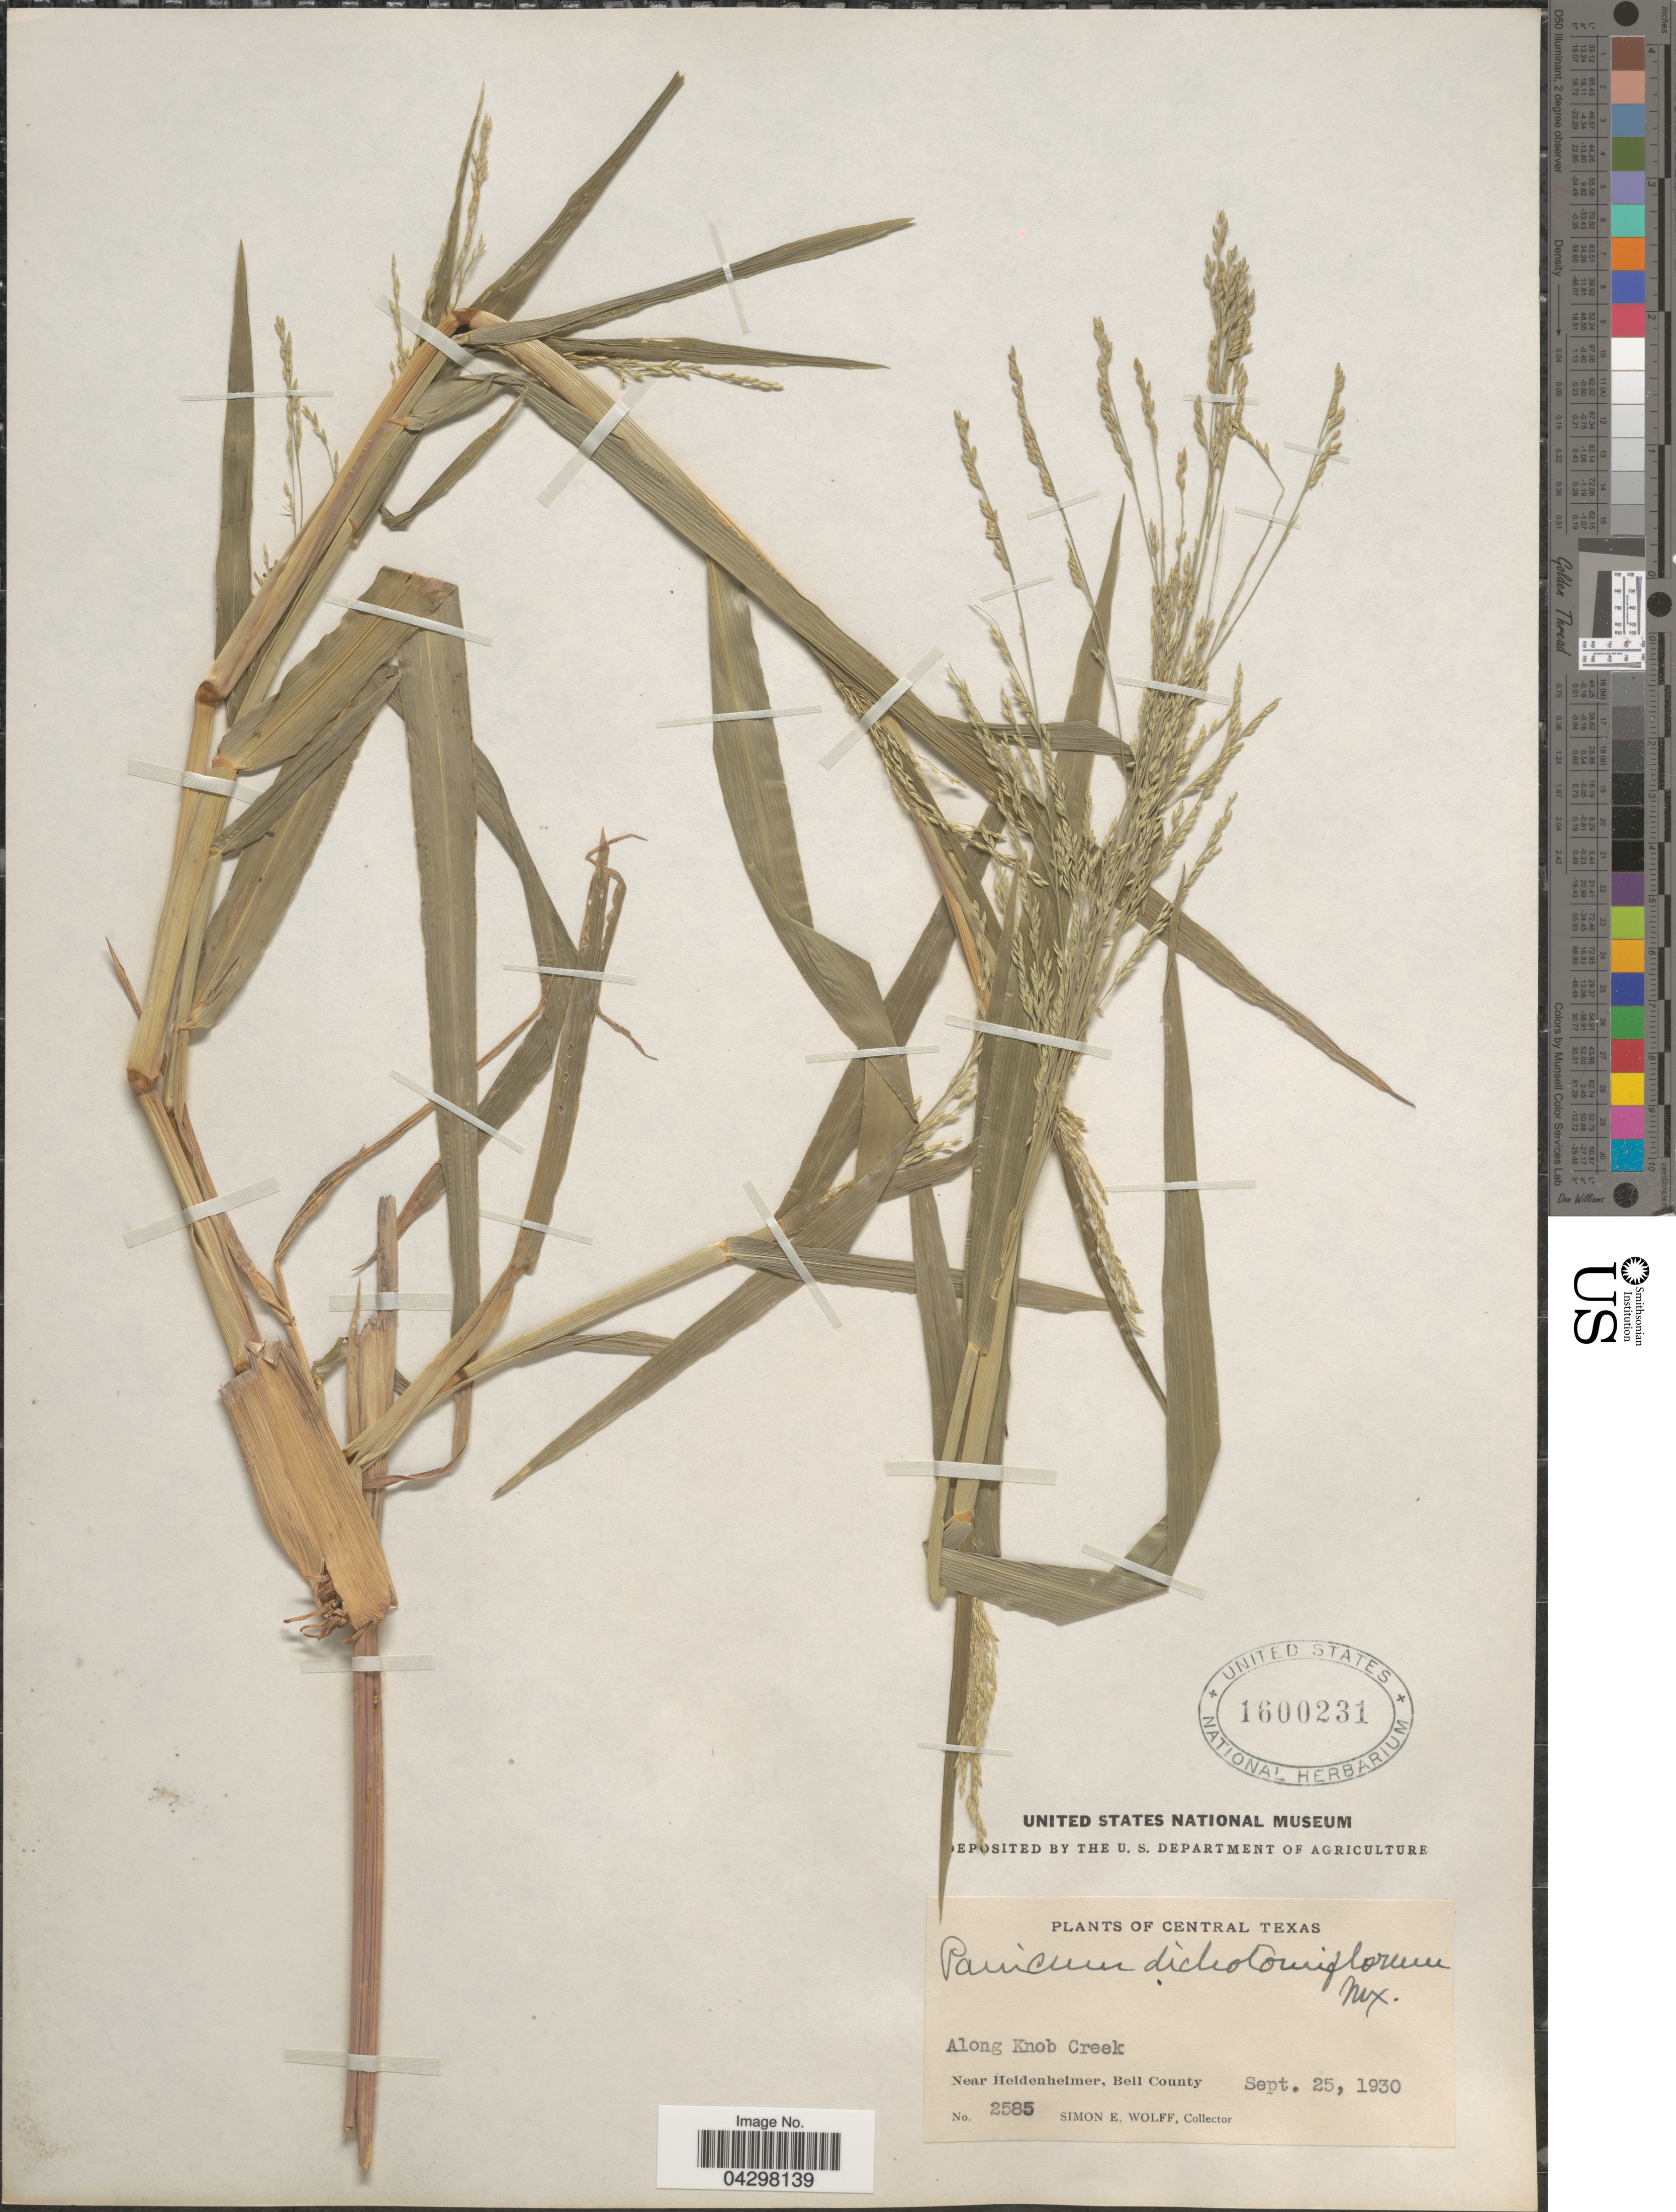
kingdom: Plantae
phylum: Tracheophyta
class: Liliopsida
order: Poales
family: Poaceae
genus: Panicum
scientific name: Panicum dichotomiflorum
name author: Michx.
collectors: S. E. Wolff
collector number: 2585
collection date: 1930-09-25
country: United States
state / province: Texas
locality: Central Texas. Along Knob Creek. Near Heidenheimer, Bell County.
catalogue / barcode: US 1600231